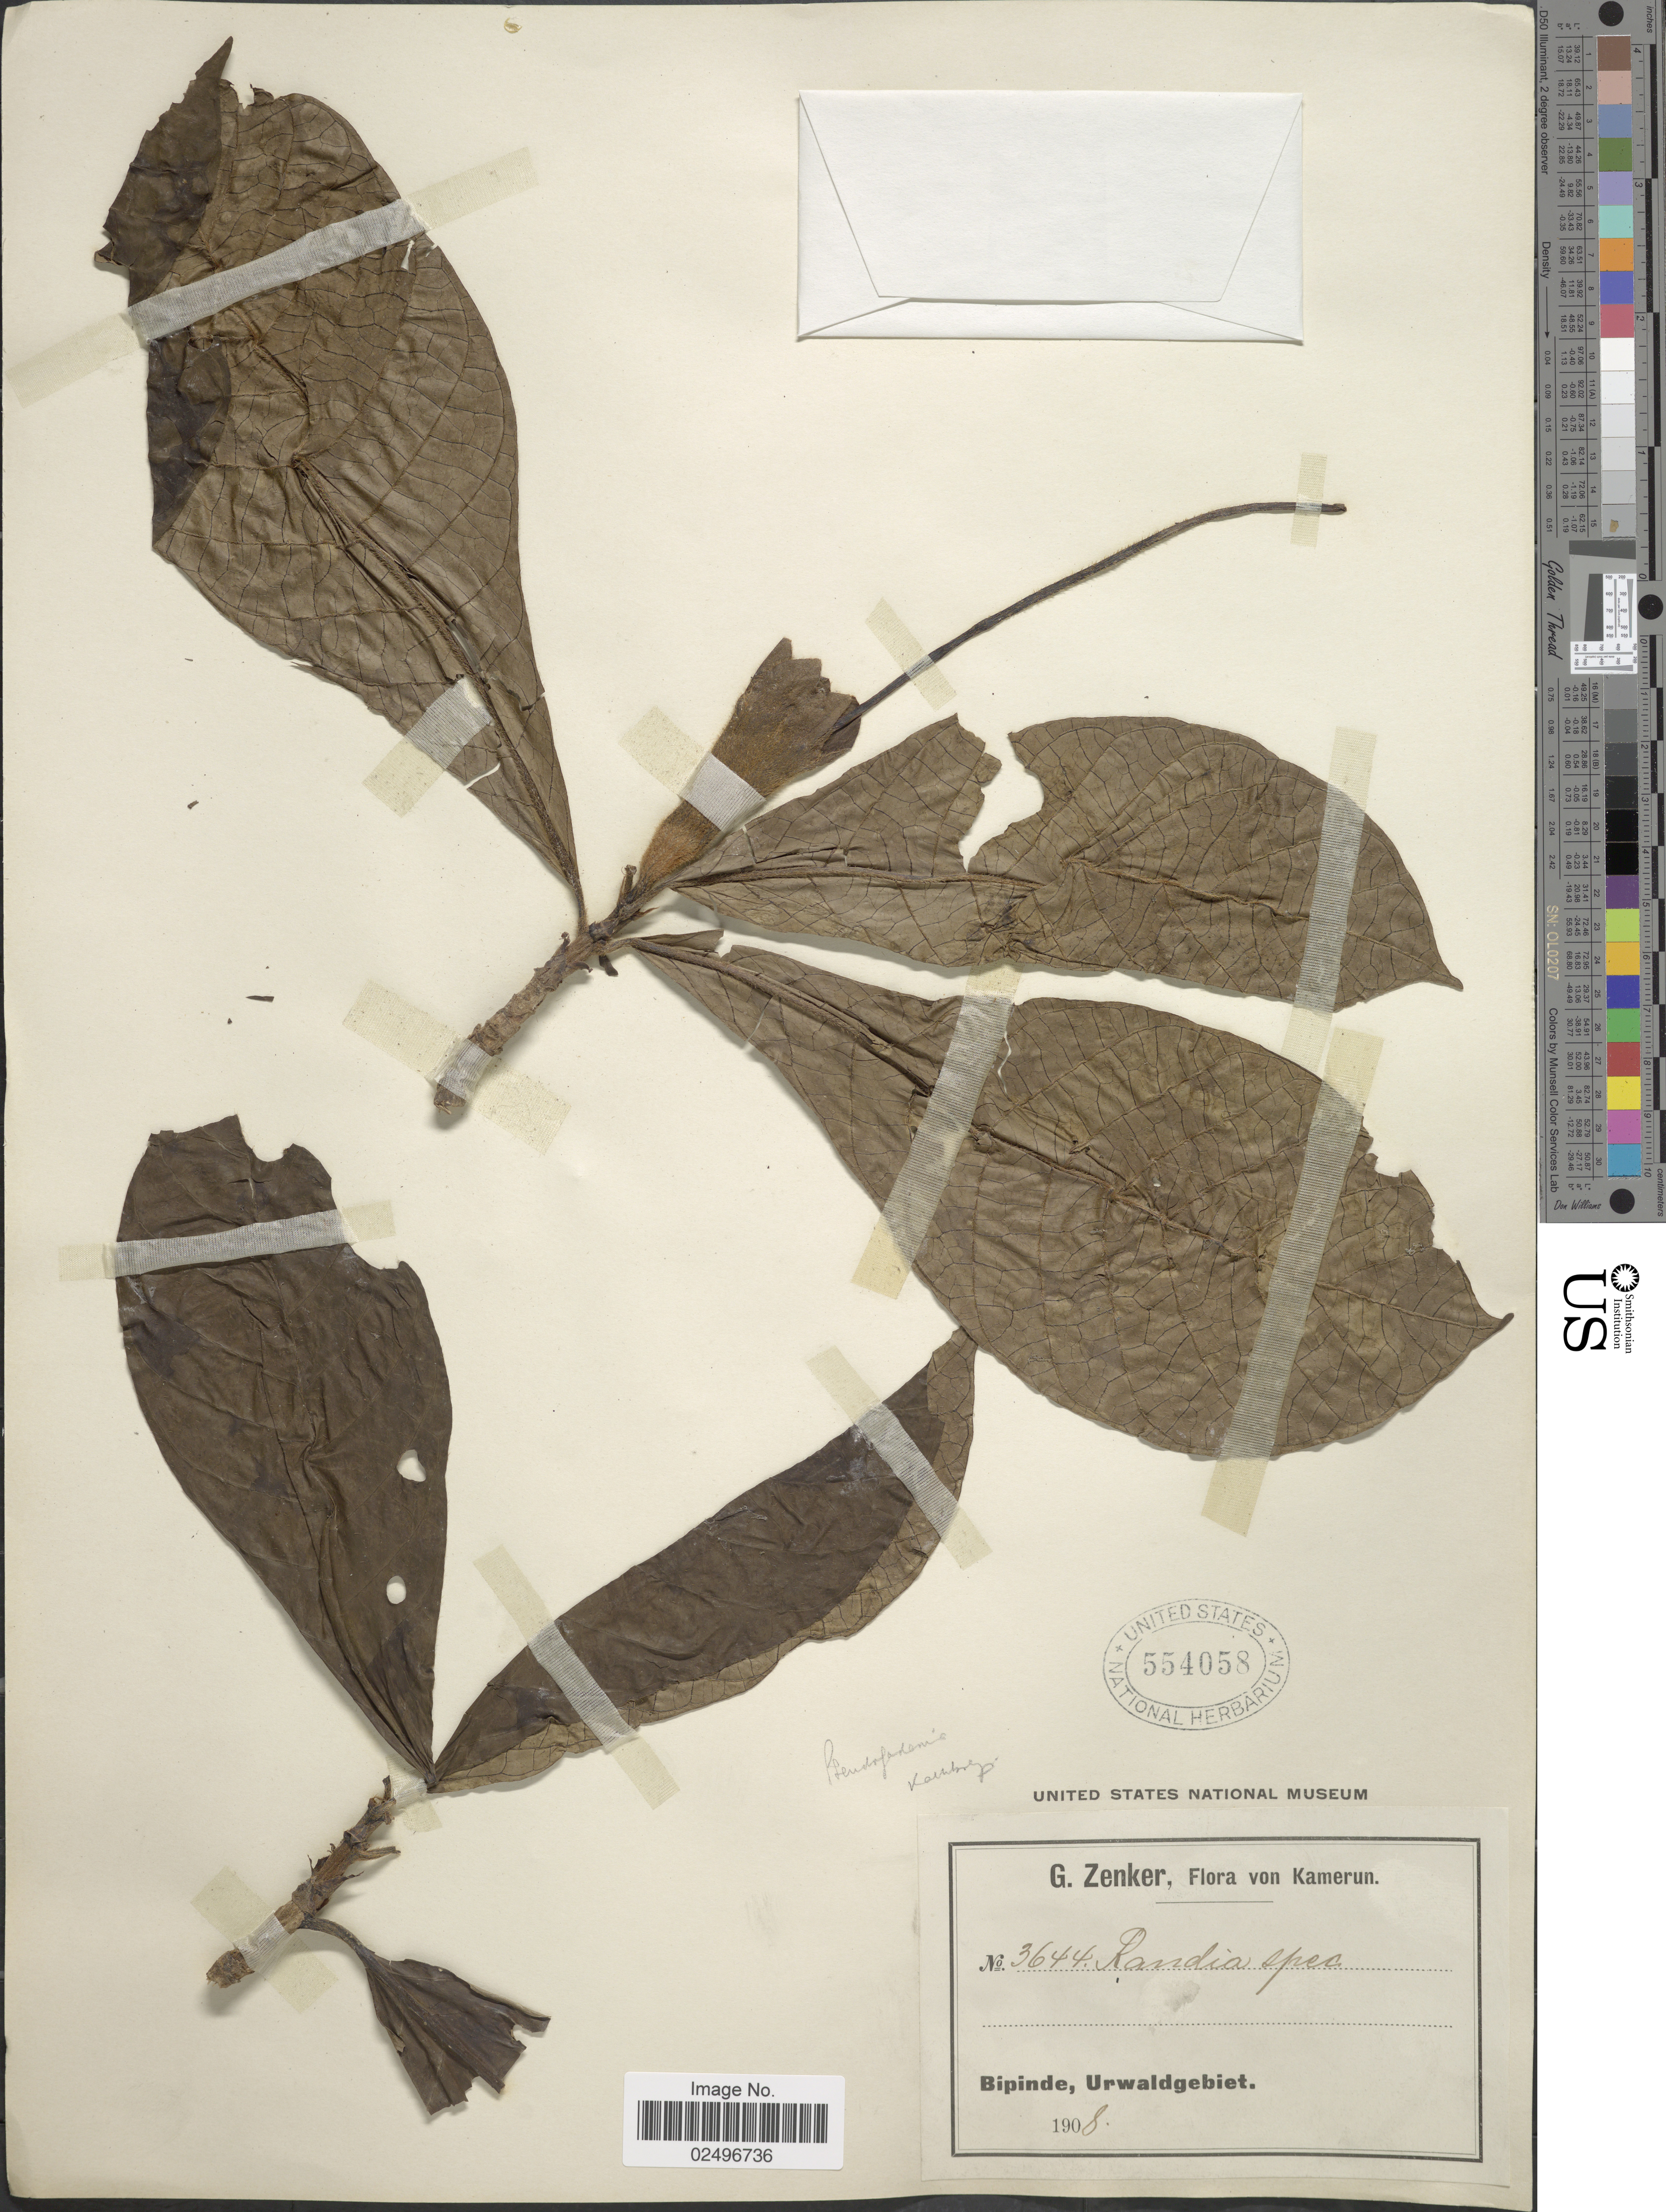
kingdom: Plantae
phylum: Tracheophyta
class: Magnoliopsida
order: Gentianales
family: Rubiaceae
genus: Pseudogardenia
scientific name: Pseudogardenia kalbreyeri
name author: (Hiern) Keay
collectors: G. A. Zenker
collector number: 3644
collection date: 1908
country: Cameroon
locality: Kamerun. Bipinde, Urwaldgebiet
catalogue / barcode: US 554058